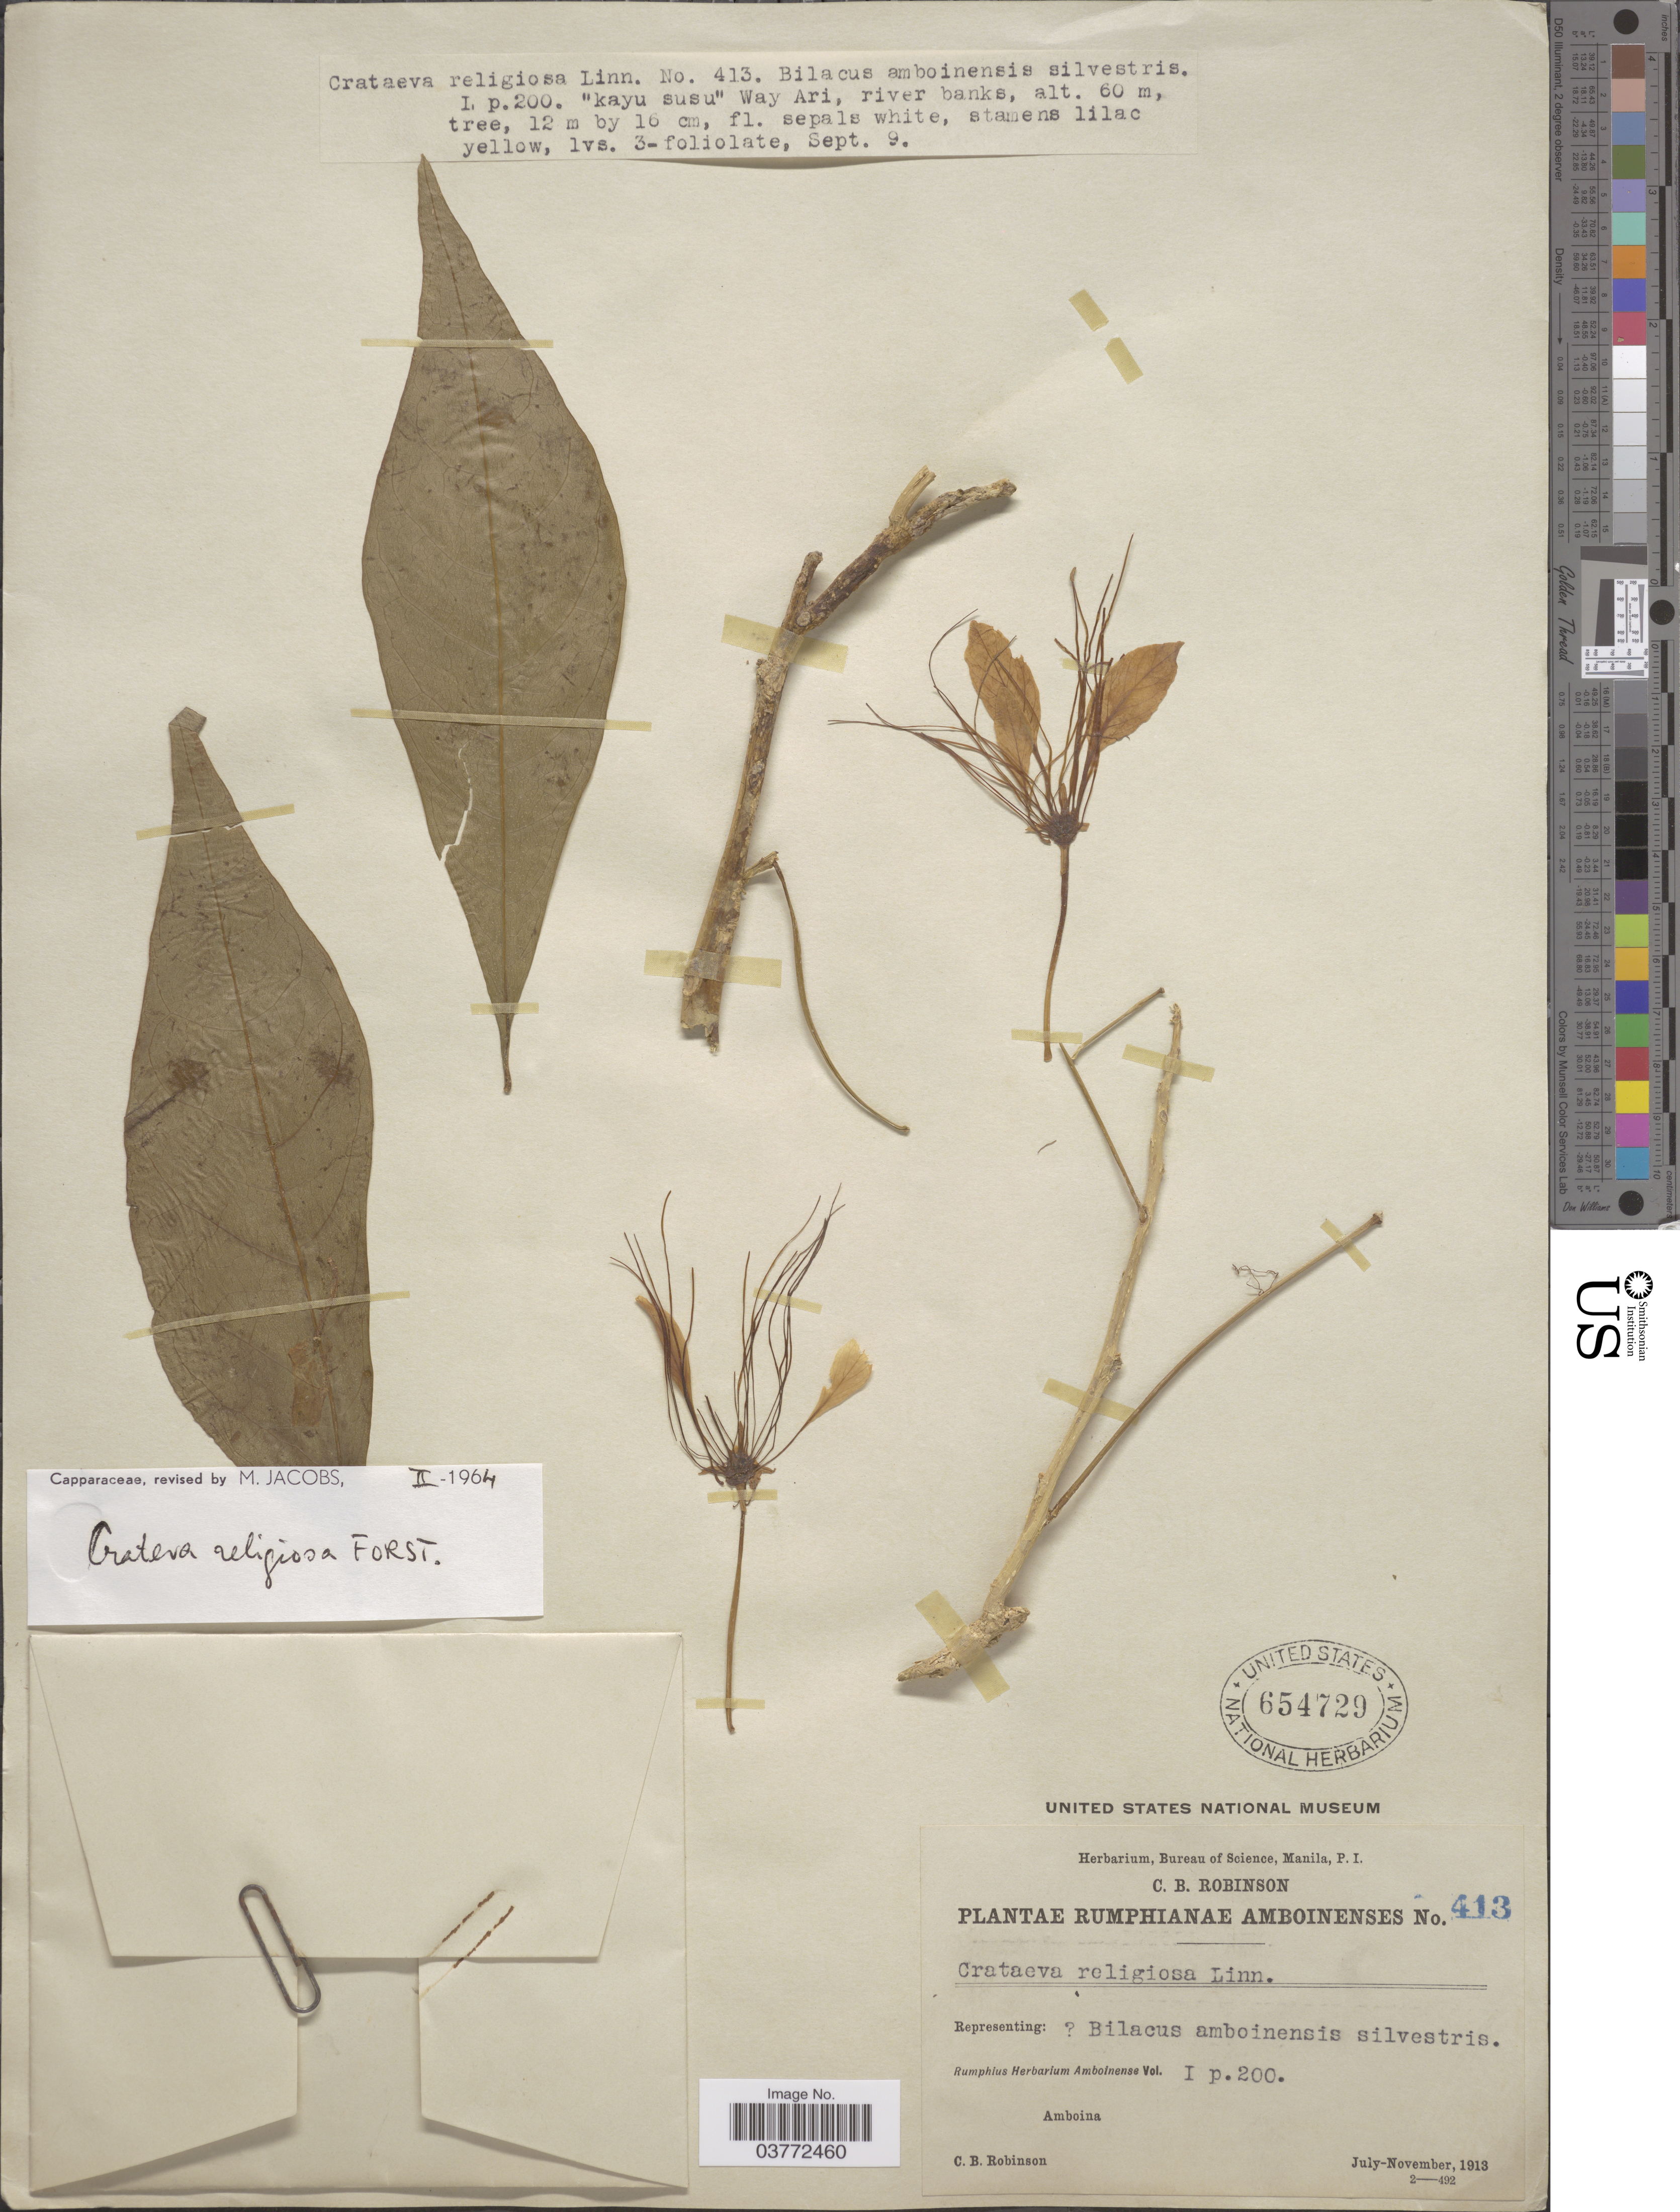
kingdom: Plantae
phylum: Tracheophyta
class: Magnoliopsida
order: Brassicales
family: Capparaceae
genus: Crateva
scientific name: Crateva religiosa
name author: G. Forst.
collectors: C. Robinson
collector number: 413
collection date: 1913-09-09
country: Indonesia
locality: Amboina. Way Ari, river banks.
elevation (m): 60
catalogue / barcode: US 654729